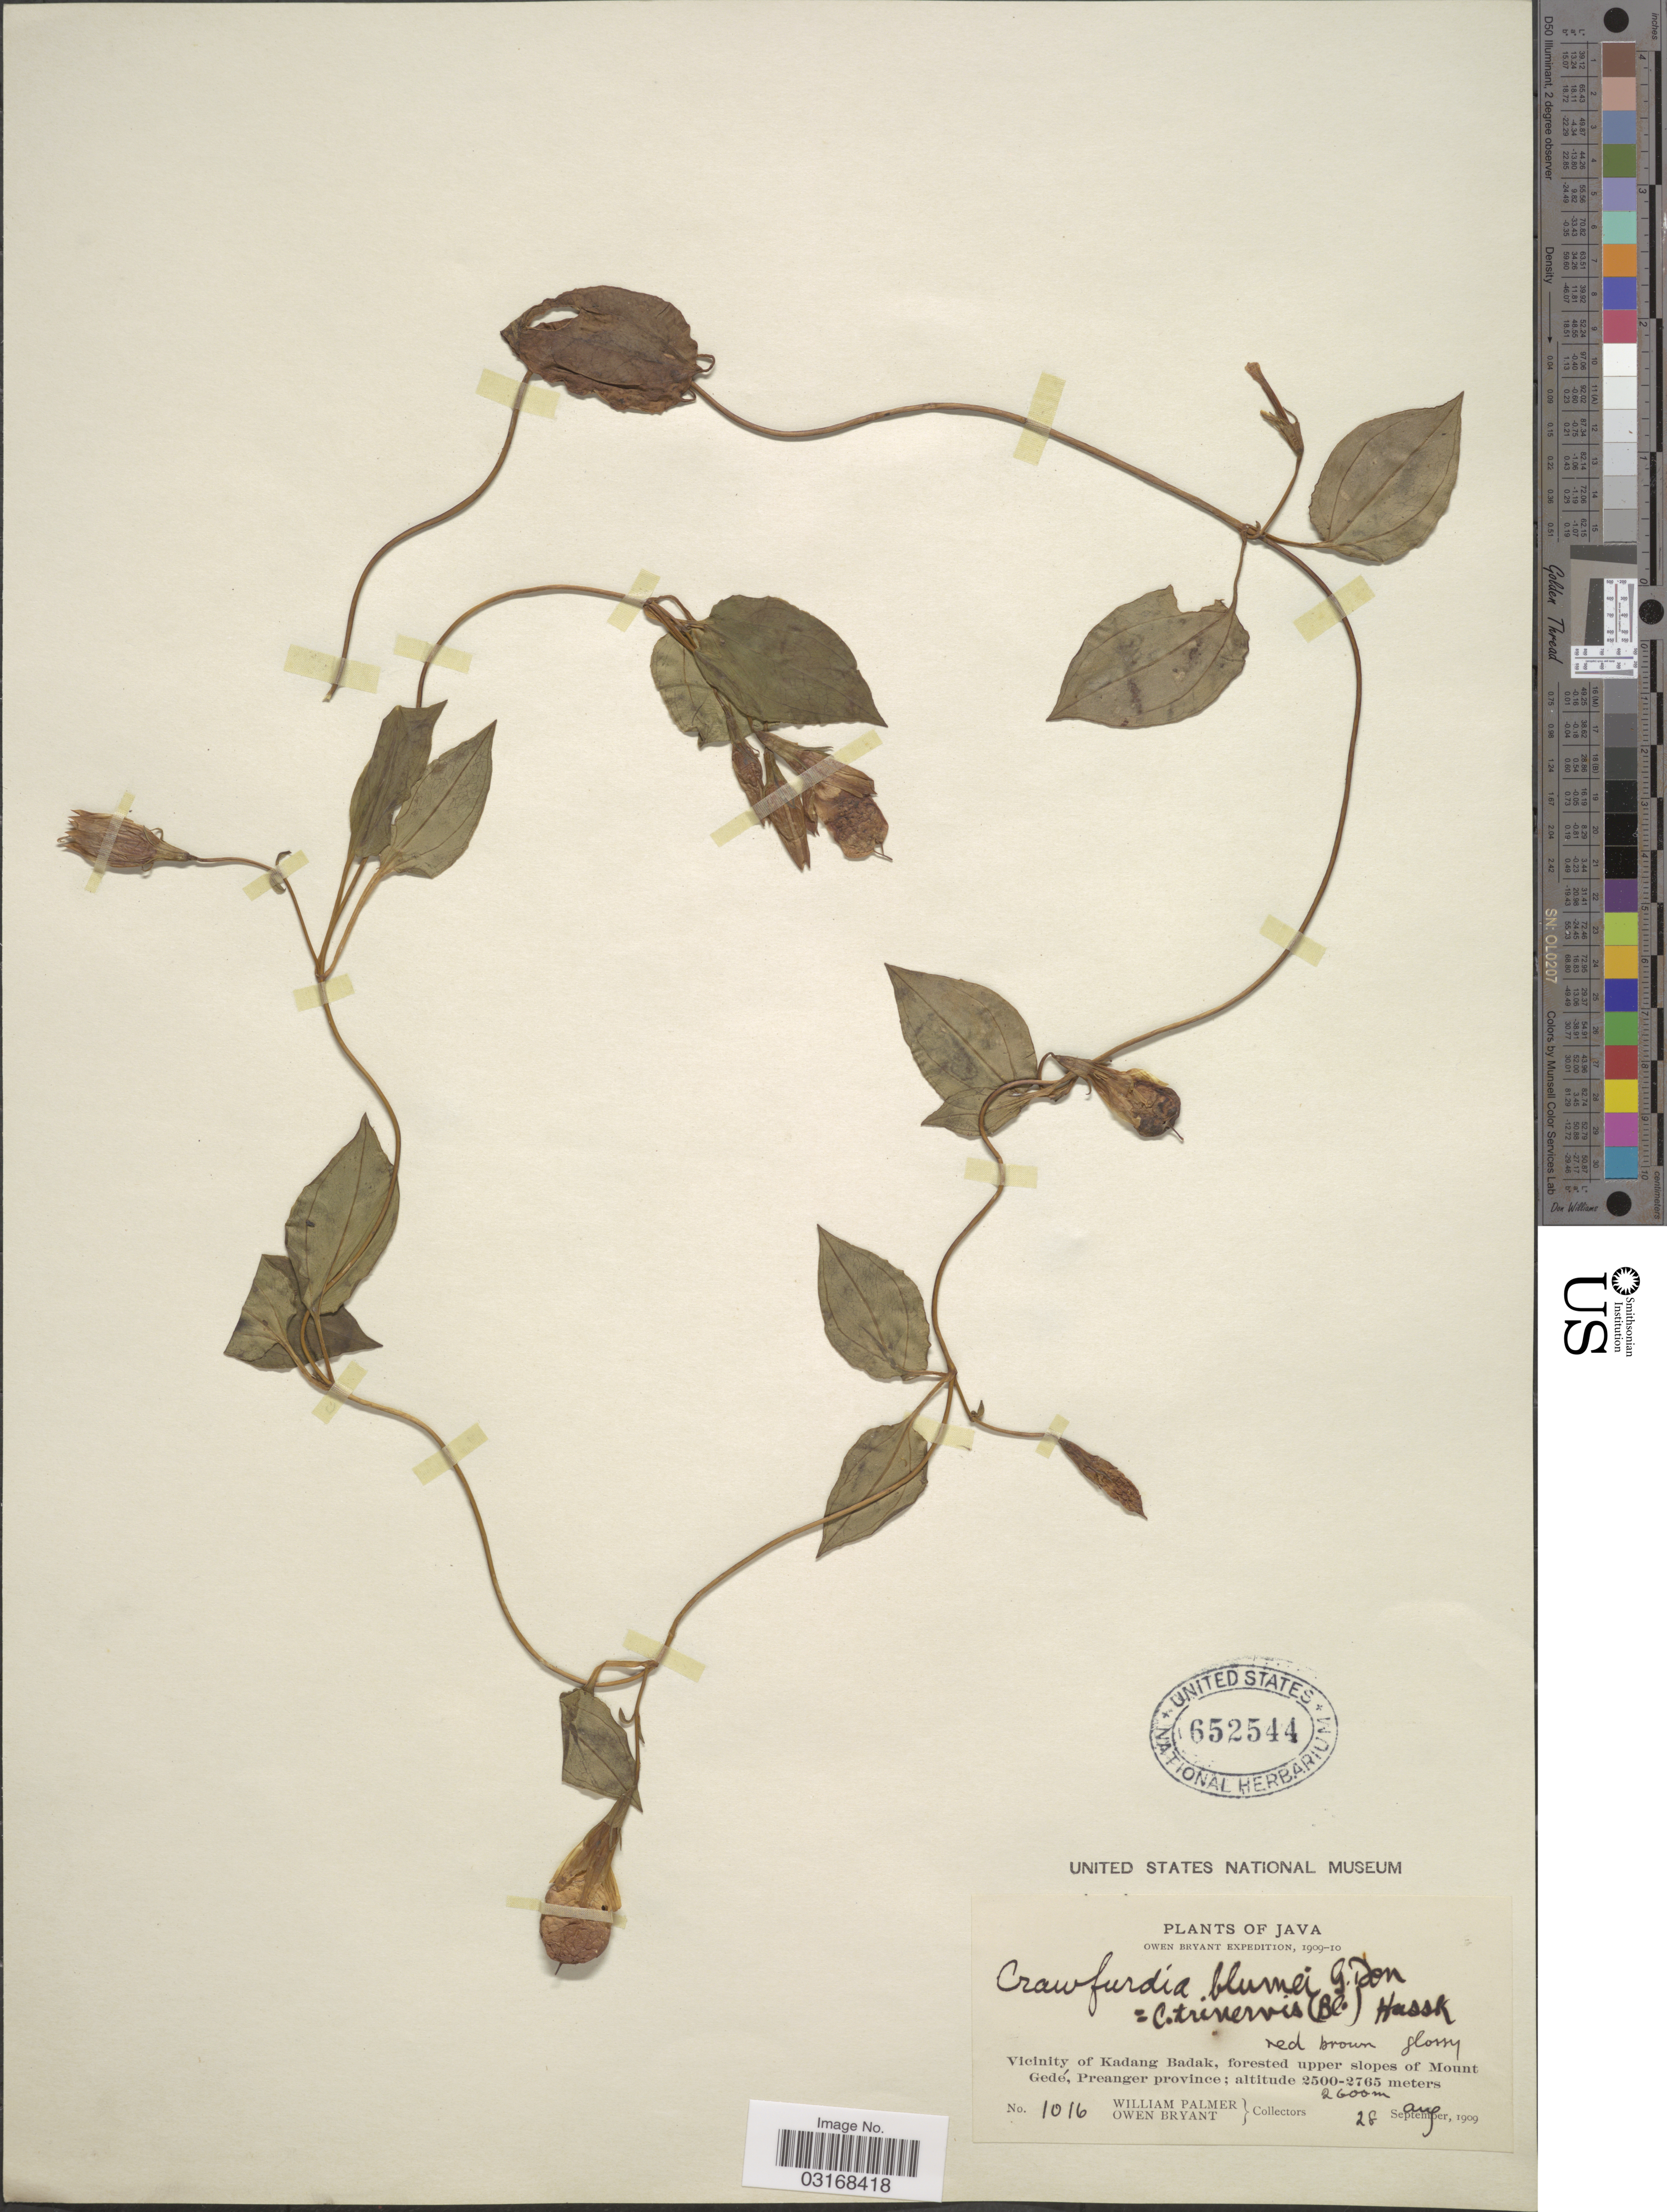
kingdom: Plantae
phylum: Tracheophyta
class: Magnoliopsida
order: Gentianales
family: Gentianaceae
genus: Crawfurdia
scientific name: Crawfurdia blumei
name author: G. Don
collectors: W. Palmer & O. Bryant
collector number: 1016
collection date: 1909-08-28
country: Indonesia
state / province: Java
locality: Vicinity of Kadang Badak, forested upper slopes of Mount Gedé, Preanger province.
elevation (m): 2600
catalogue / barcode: US 652544